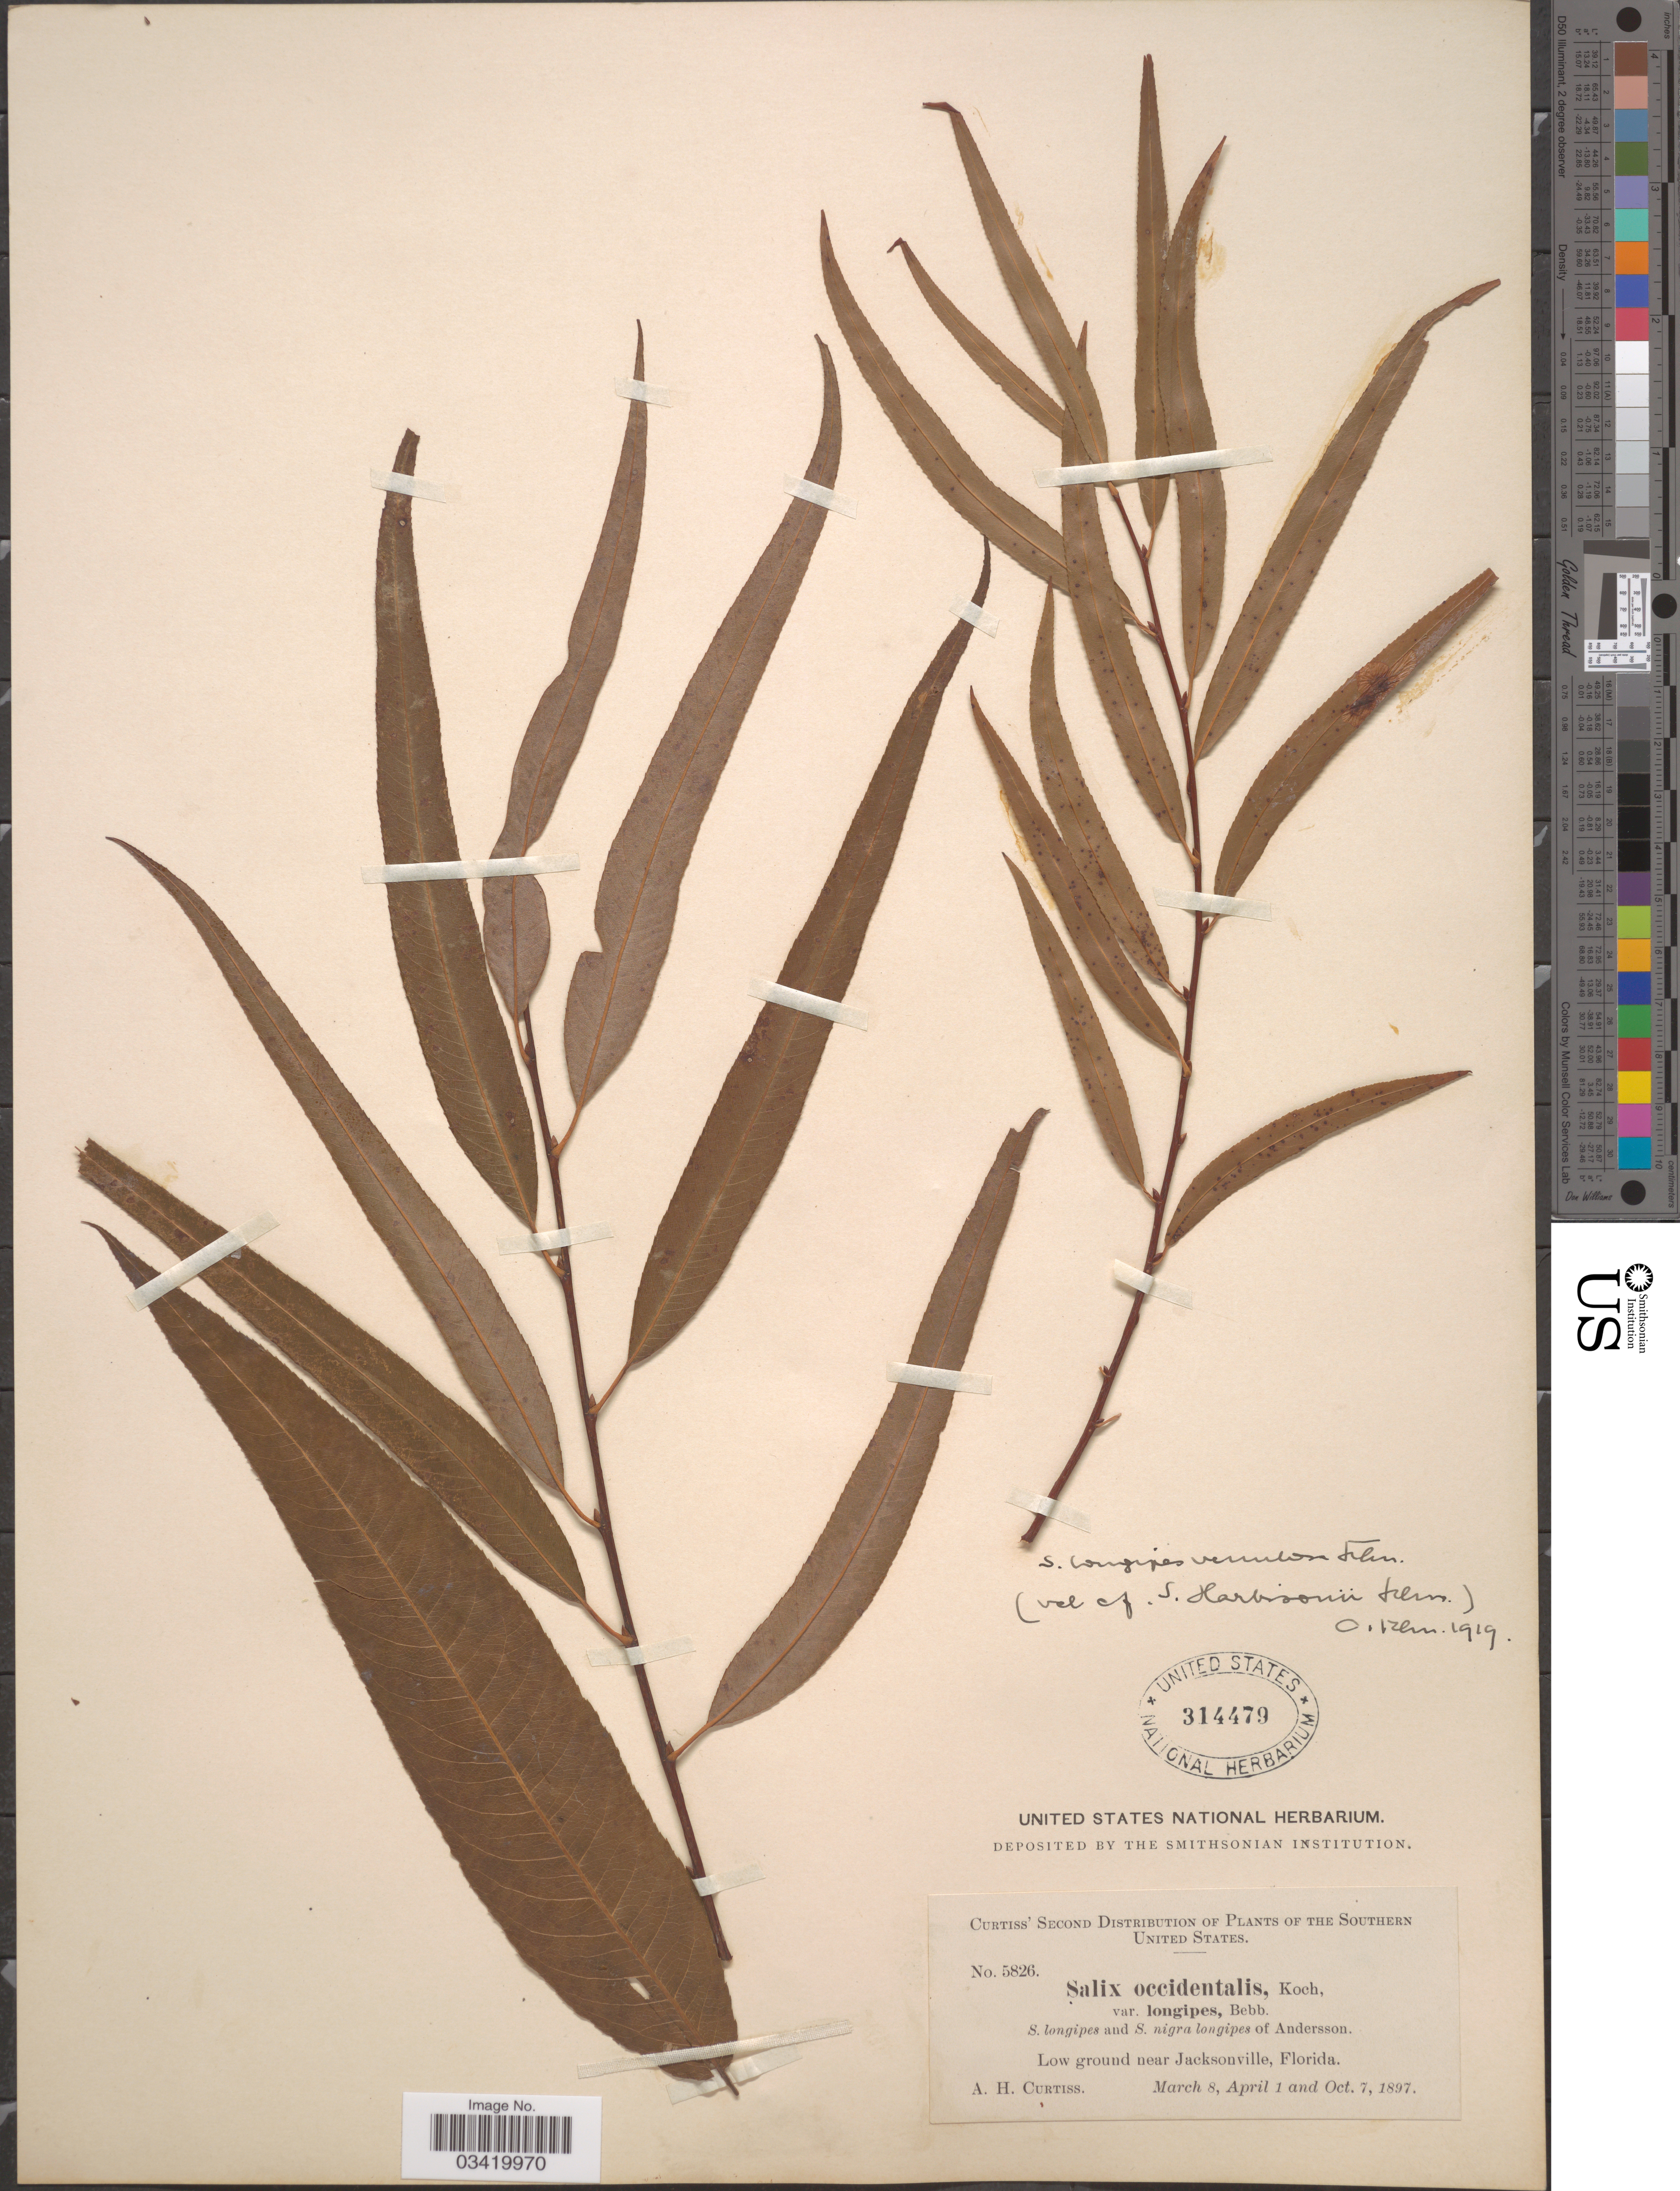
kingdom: Plantae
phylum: Tracheophyta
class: Magnoliopsida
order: Malpighiales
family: Salicaceae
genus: Salix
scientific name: Salix caroliniana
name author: Michx.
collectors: A. H. Curtiss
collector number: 5826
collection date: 1897-03-08/1897-10-07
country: United States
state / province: Florida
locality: Southern United States. Low ground near Jacksonville.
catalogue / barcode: US 314479